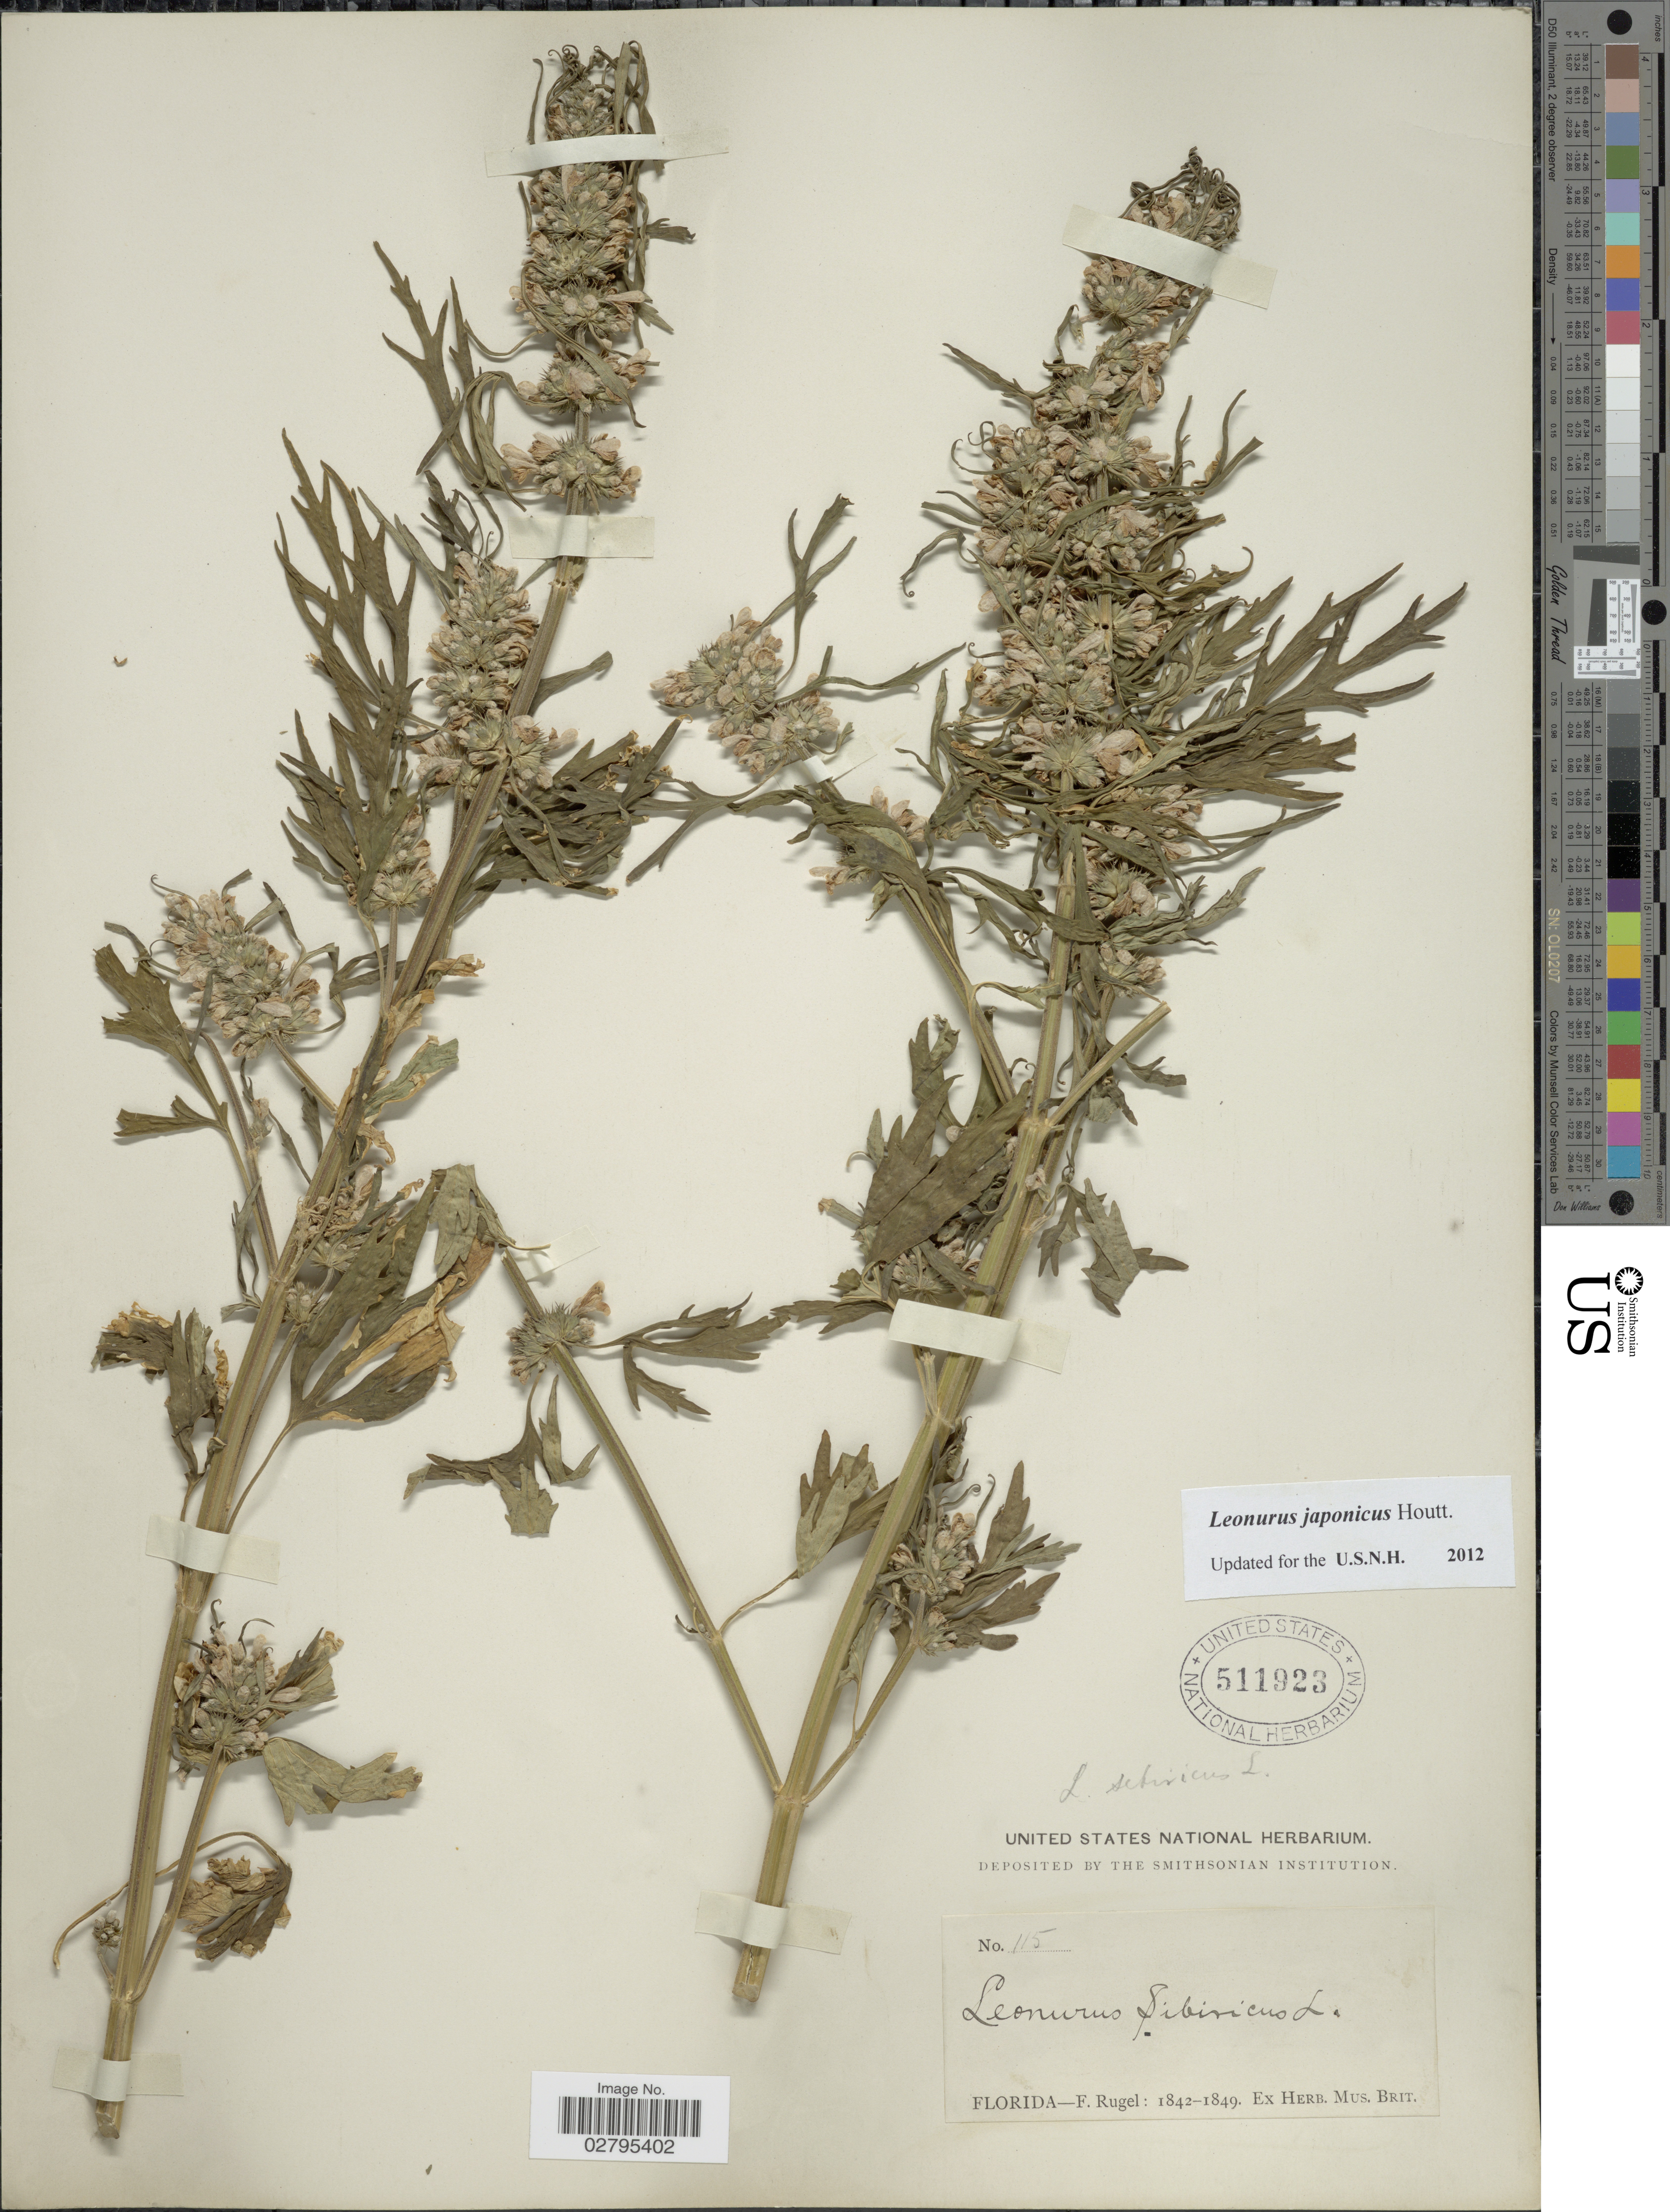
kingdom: Plantae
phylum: Tracheophyta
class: Magnoliopsida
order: Lamiales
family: Lamiaceae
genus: Leonurus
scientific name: Leonurus japonicus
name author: Houtt.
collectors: F. Rugel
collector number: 115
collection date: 1842/1849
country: United States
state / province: Florida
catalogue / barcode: US 511923